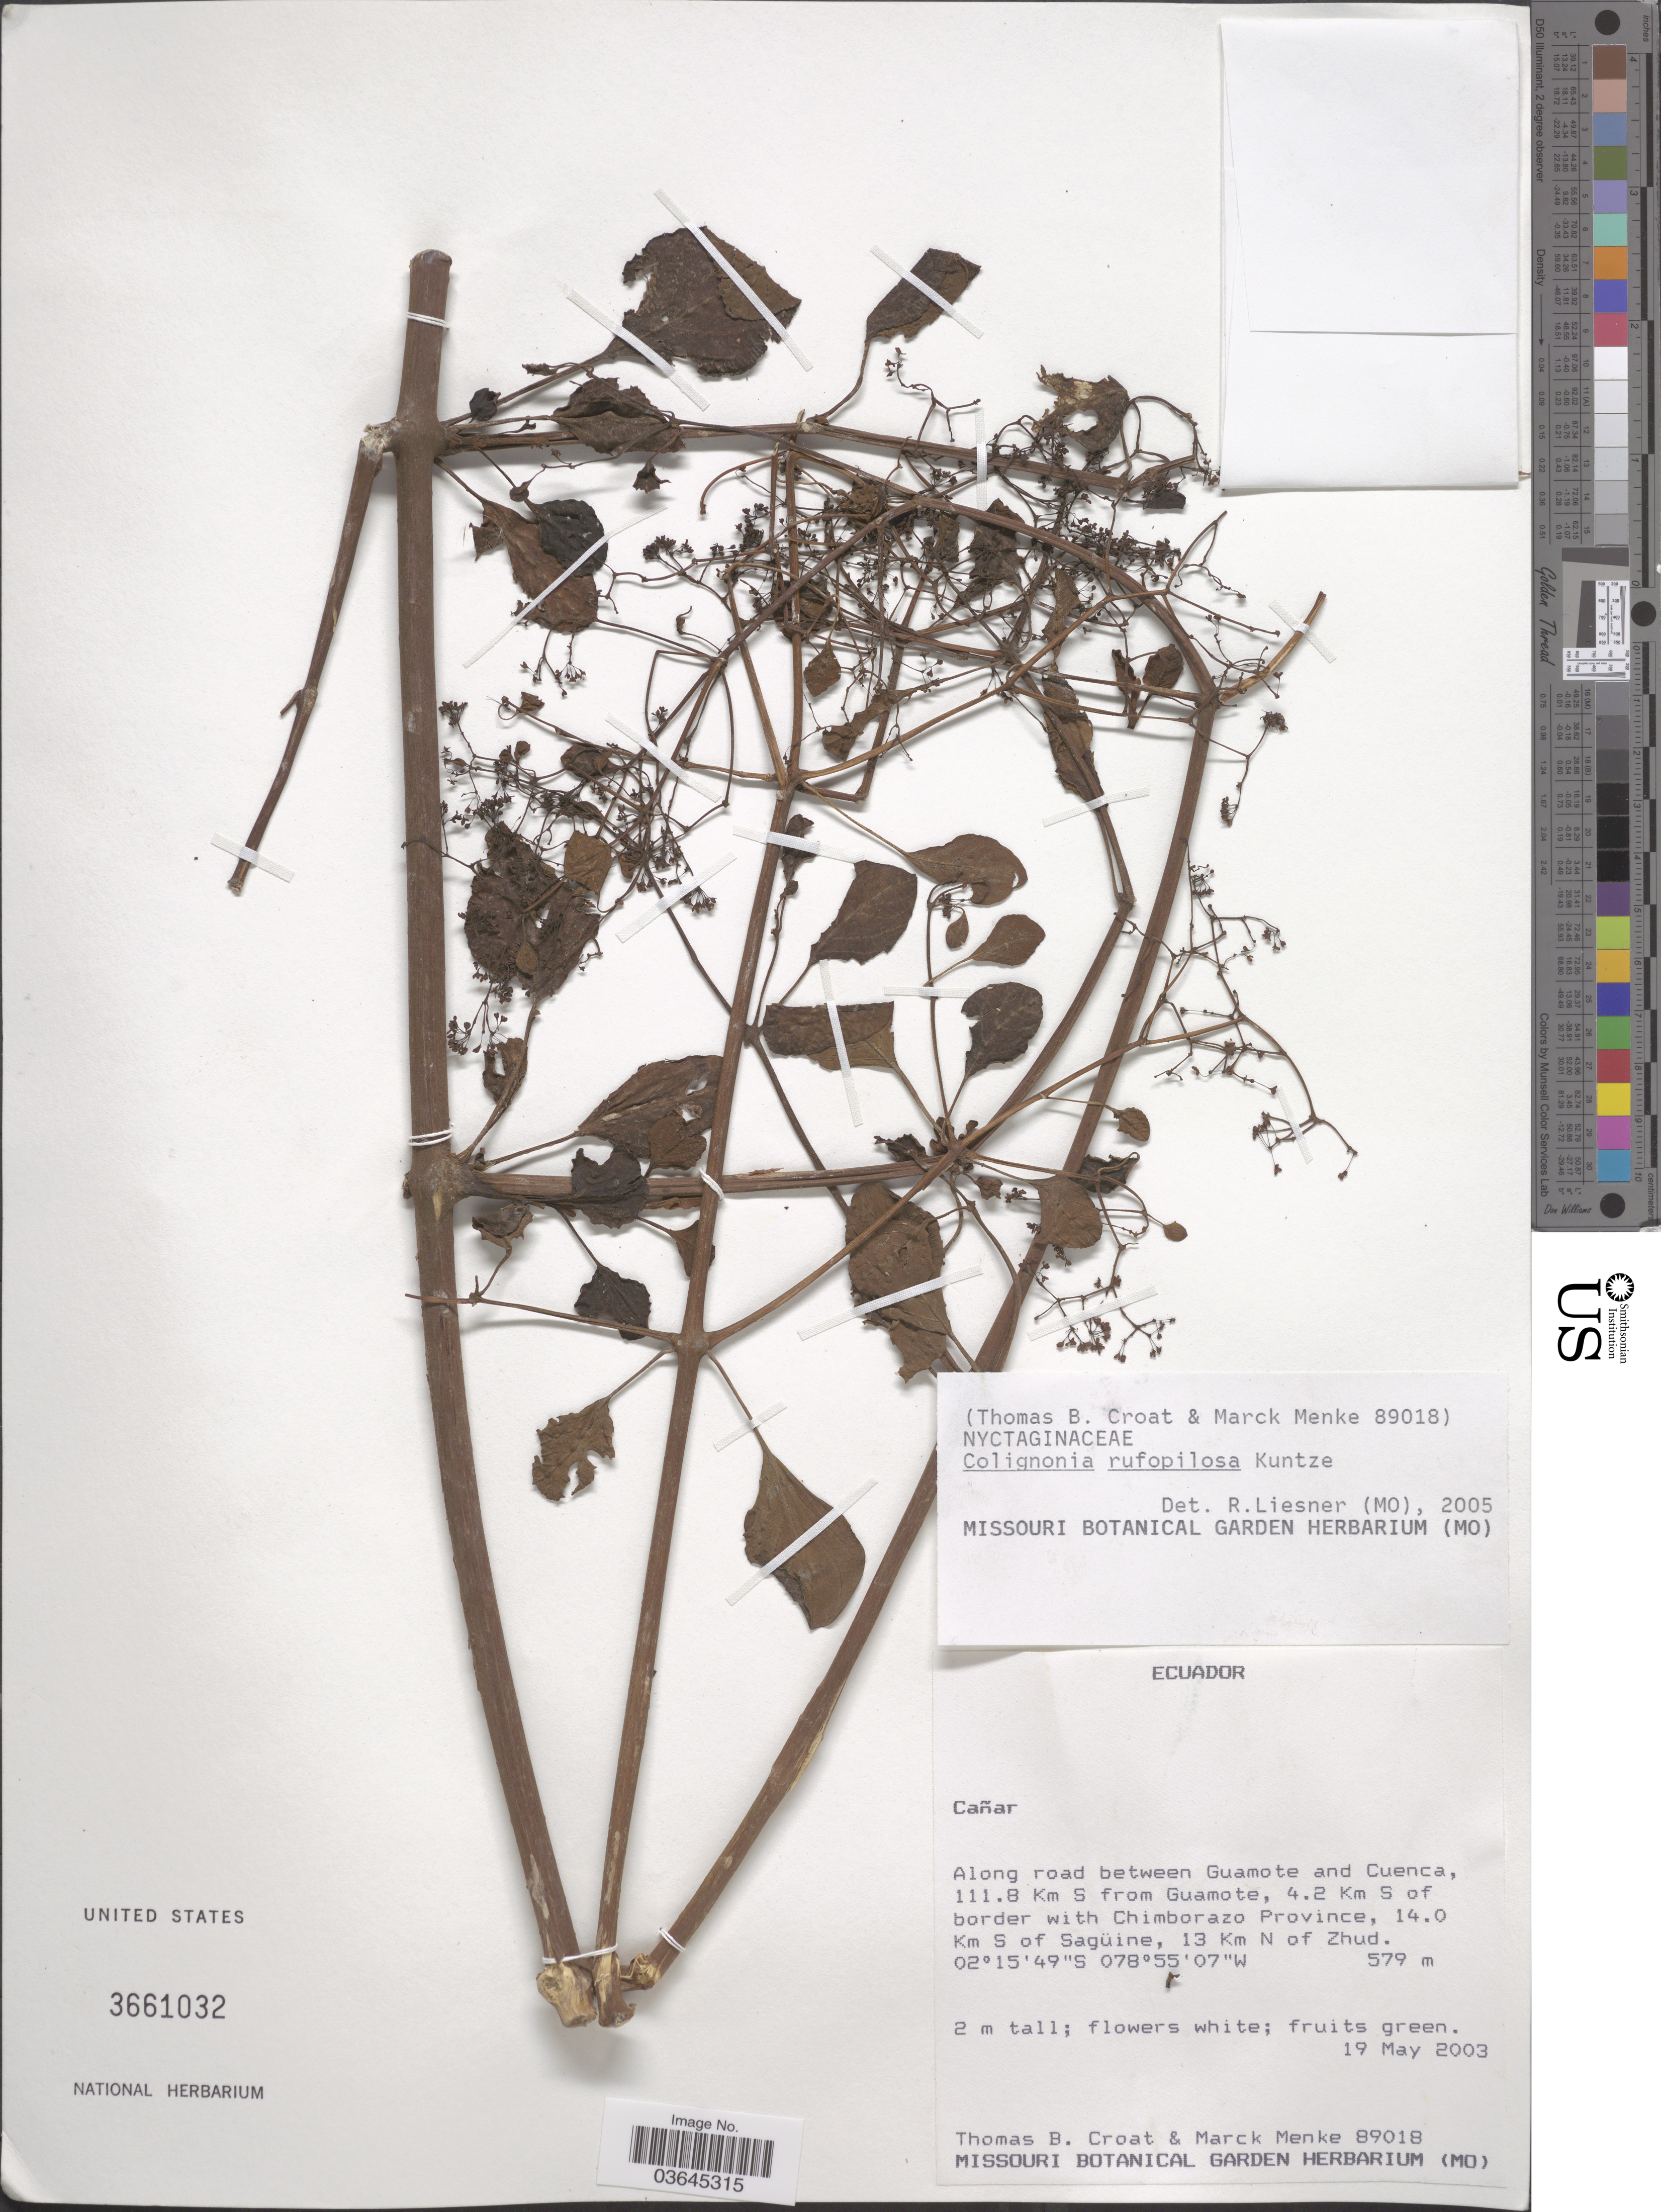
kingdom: Plantae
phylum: Tracheophyta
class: Magnoliopsida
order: Caryophyllales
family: Nyctaginaceae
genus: Colignonia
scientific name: Colignonia rufopilosa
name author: Kuntze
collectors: T. B. Croat & M. Menke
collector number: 89018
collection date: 2003-05-19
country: Ecuador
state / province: Cañar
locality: Along road between Guamote and Cuenca, 111.8 Km S from Guamote, 4.2 Km S of border with Chimborazo Province, 14.0 Km S of Sagüine, 13 Km N of Zhud.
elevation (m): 579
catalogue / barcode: US 3661032